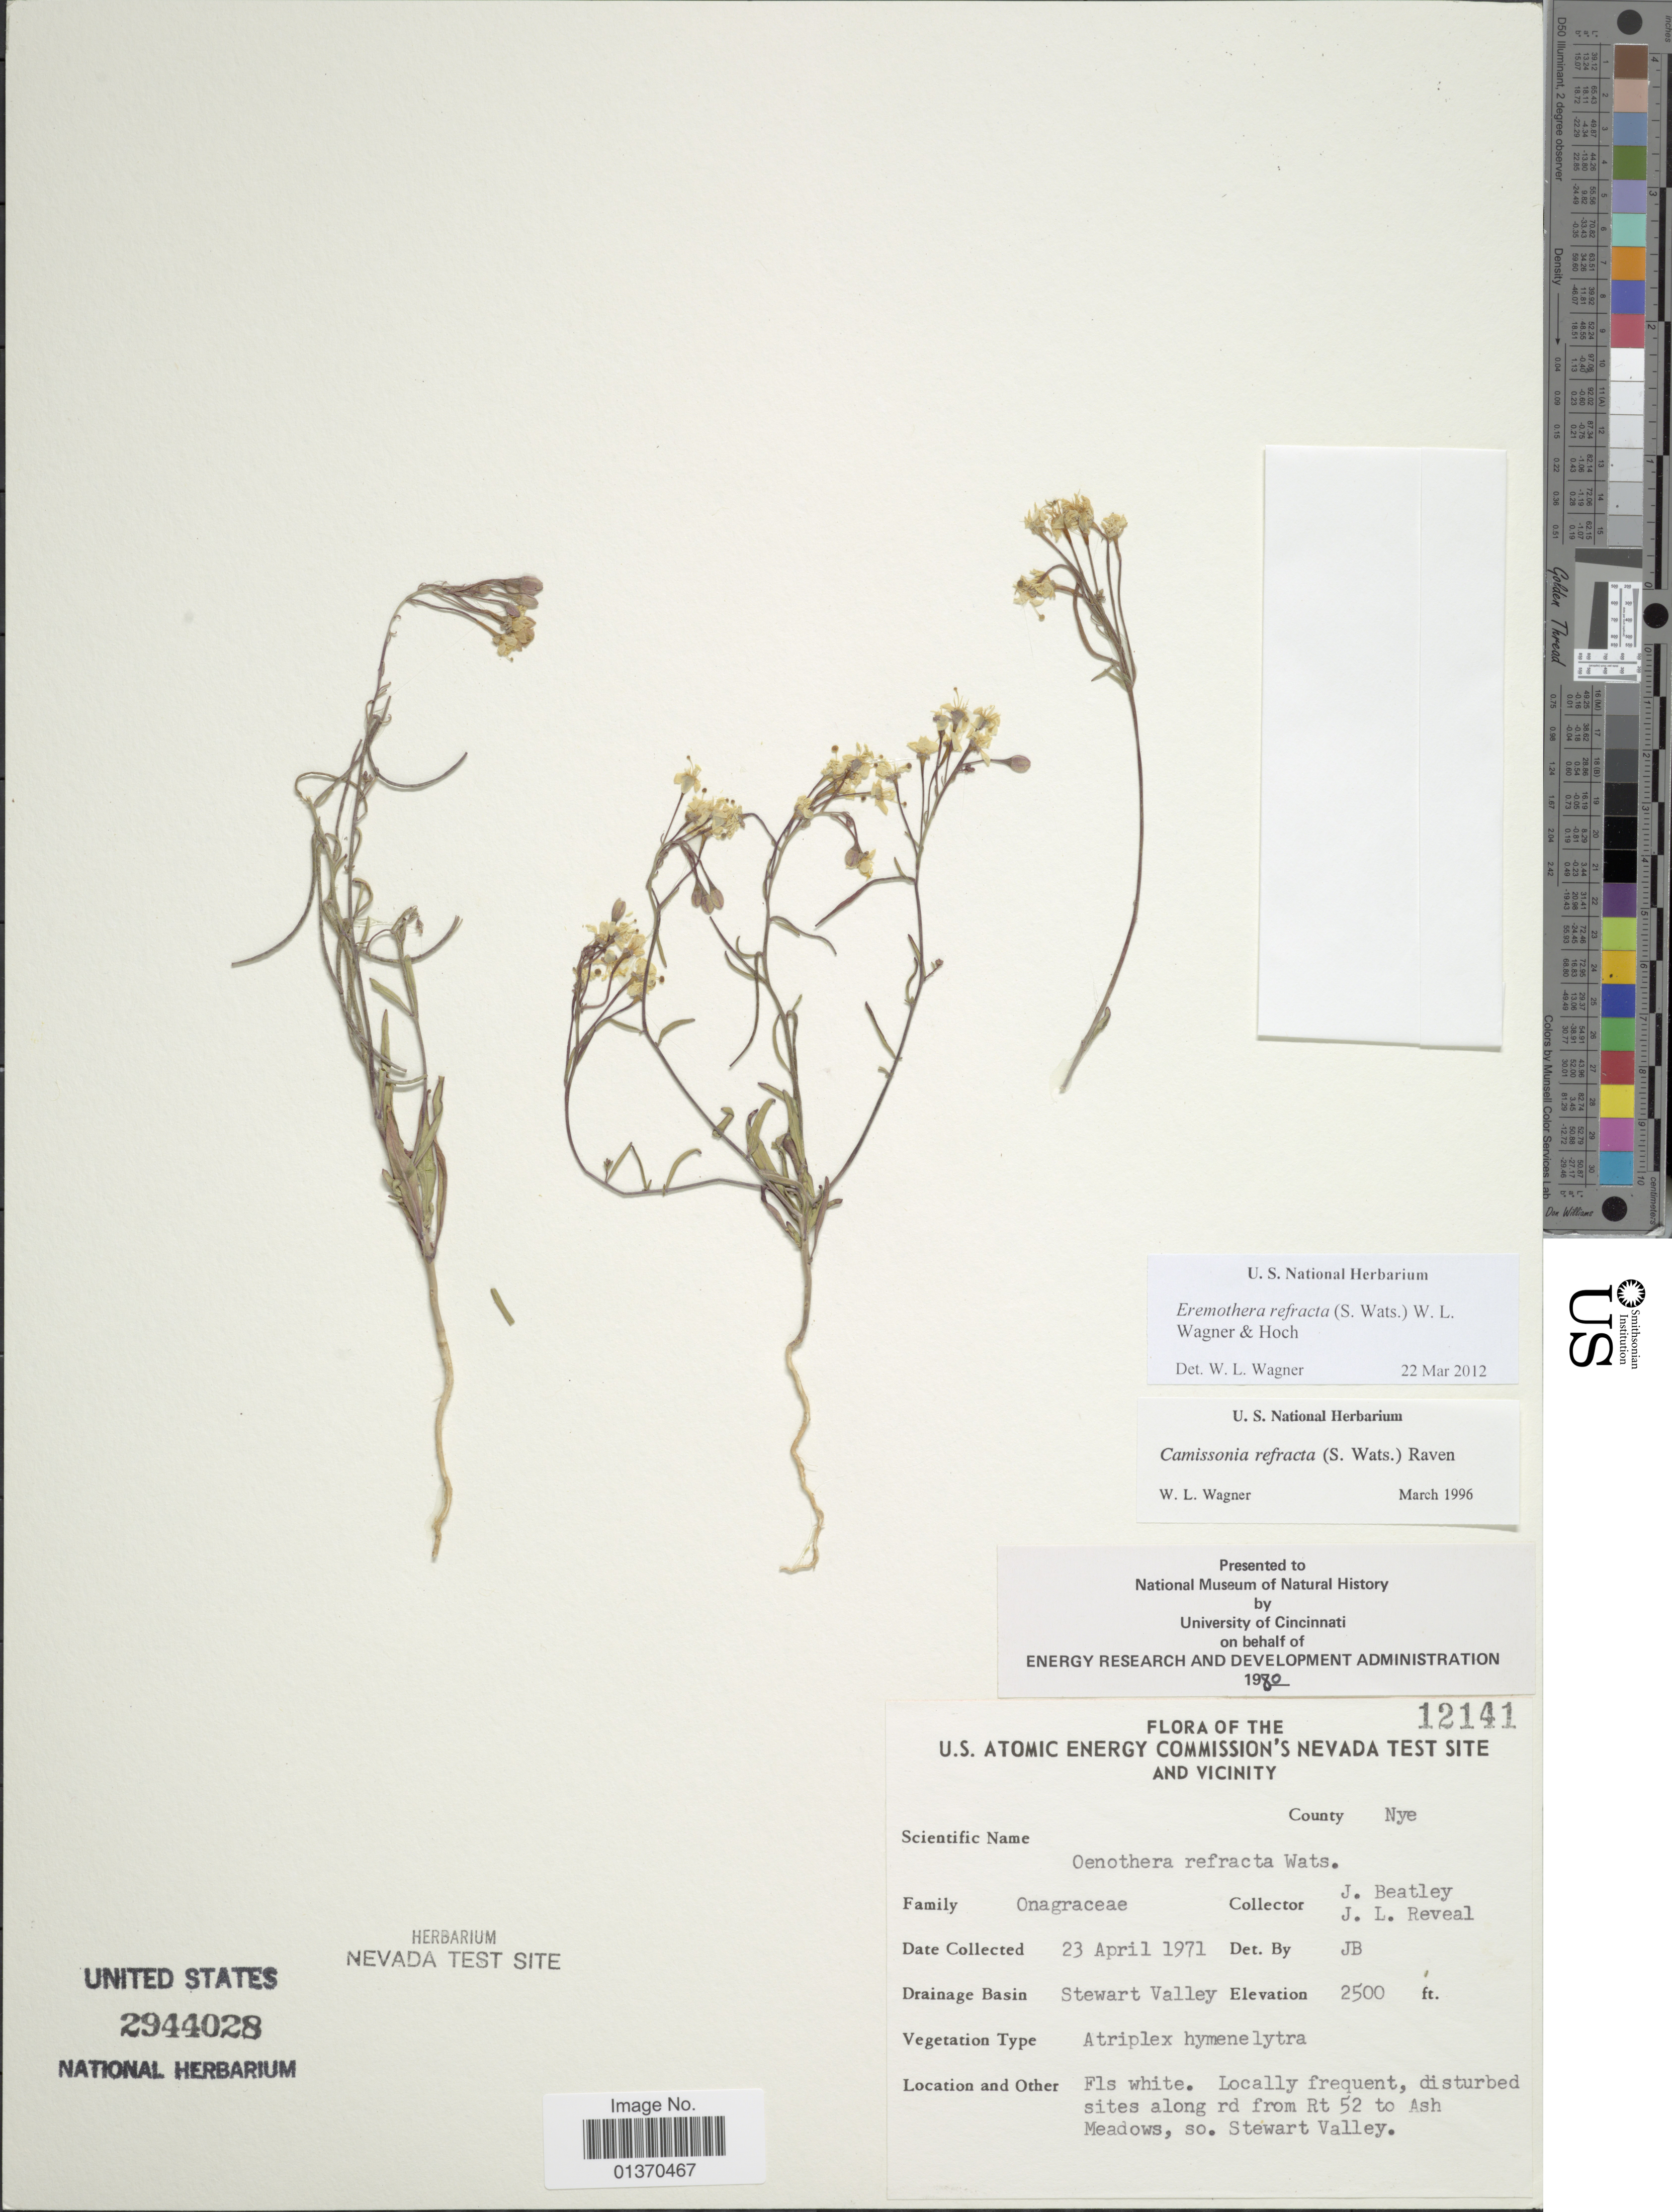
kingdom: Plantae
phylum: Tracheophyta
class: Magnoliopsida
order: Myrtales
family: Onagraceae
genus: Eremothera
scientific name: Eremothera refracta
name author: (S. Watson) W.L. Wagner & Hoch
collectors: J. C. Beatley & J. L. Reveal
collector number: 12141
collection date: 1971-04-23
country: United States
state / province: Nevada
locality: U. S. Atomic Energy Commission's Nevada Test Site and Vicinity, Stewart Valley, disturbed sites along rd from Rt 52 to Ash Meadows, so. Stewart Valley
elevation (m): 762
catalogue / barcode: US 2944028